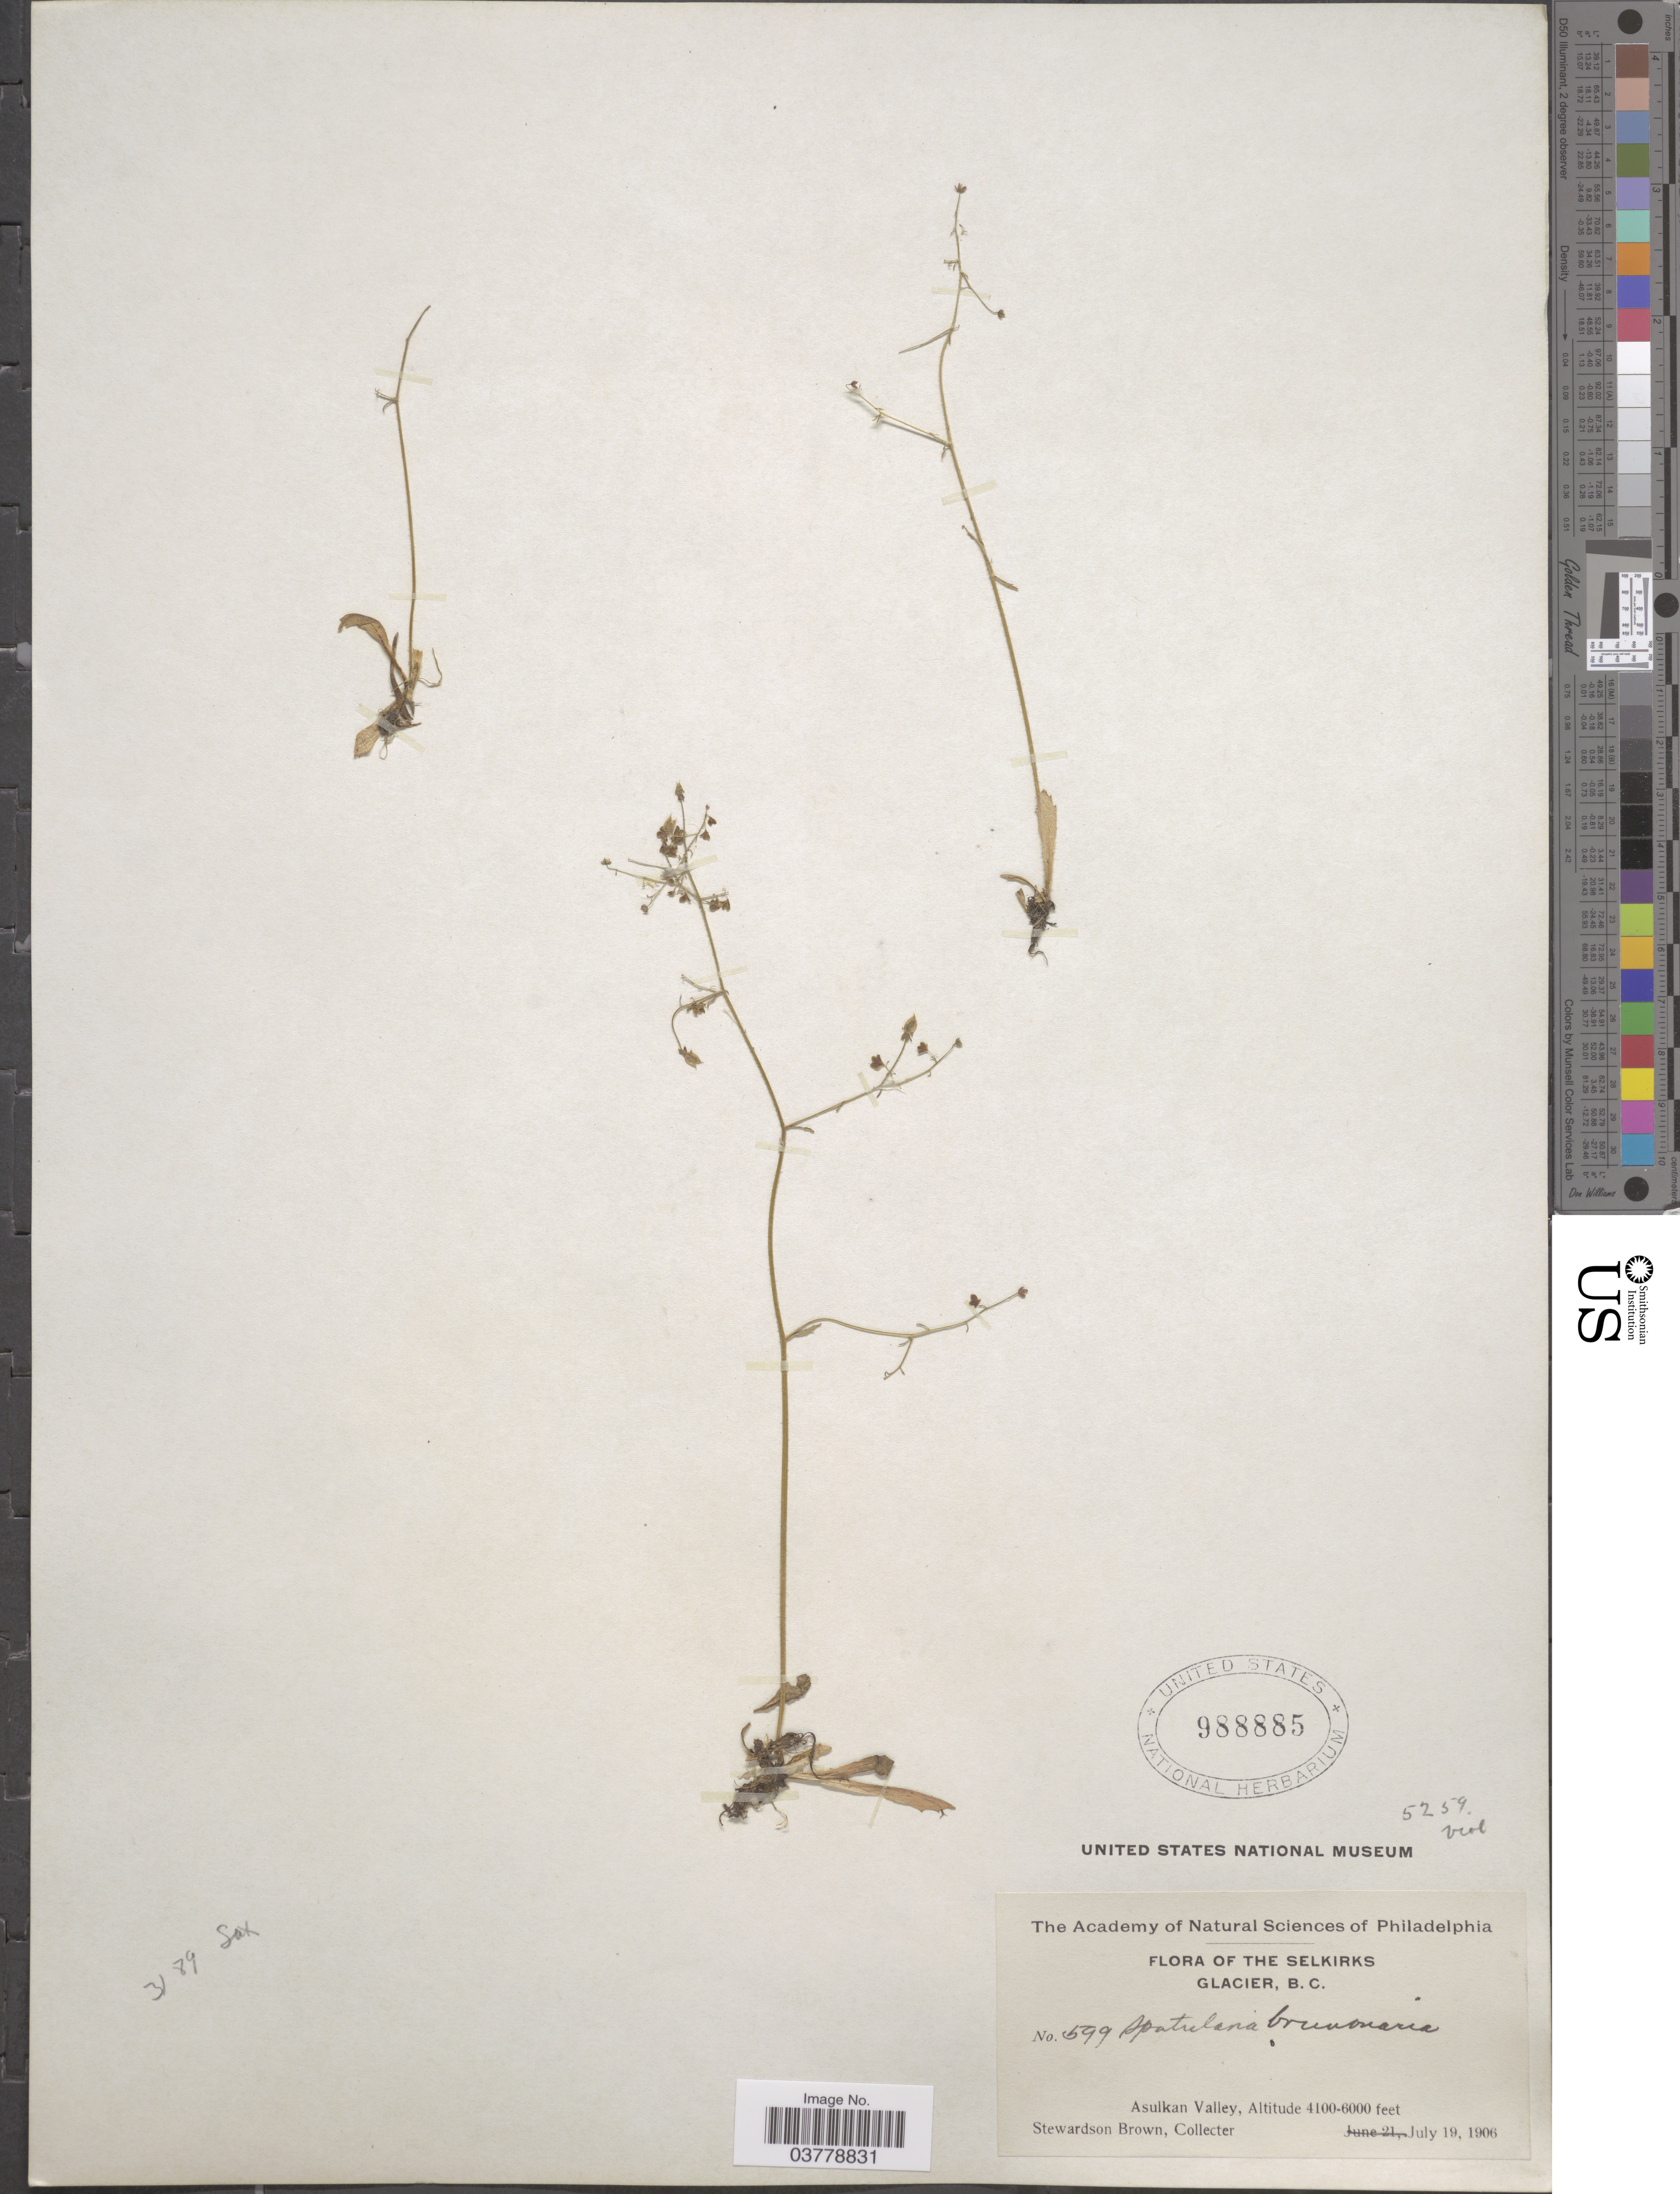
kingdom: Plantae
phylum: Tracheophyta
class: Magnoliopsida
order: Saxifragales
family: Saxifragaceae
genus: Micranthes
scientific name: Micranthes ferruginea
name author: (Graham) Brouillet & Gornall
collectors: S. Brown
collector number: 599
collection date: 1906-07-19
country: Canada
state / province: British Columbia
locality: The Selkirks Glacier. Asulkan Valley.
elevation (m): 1250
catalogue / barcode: US 988885